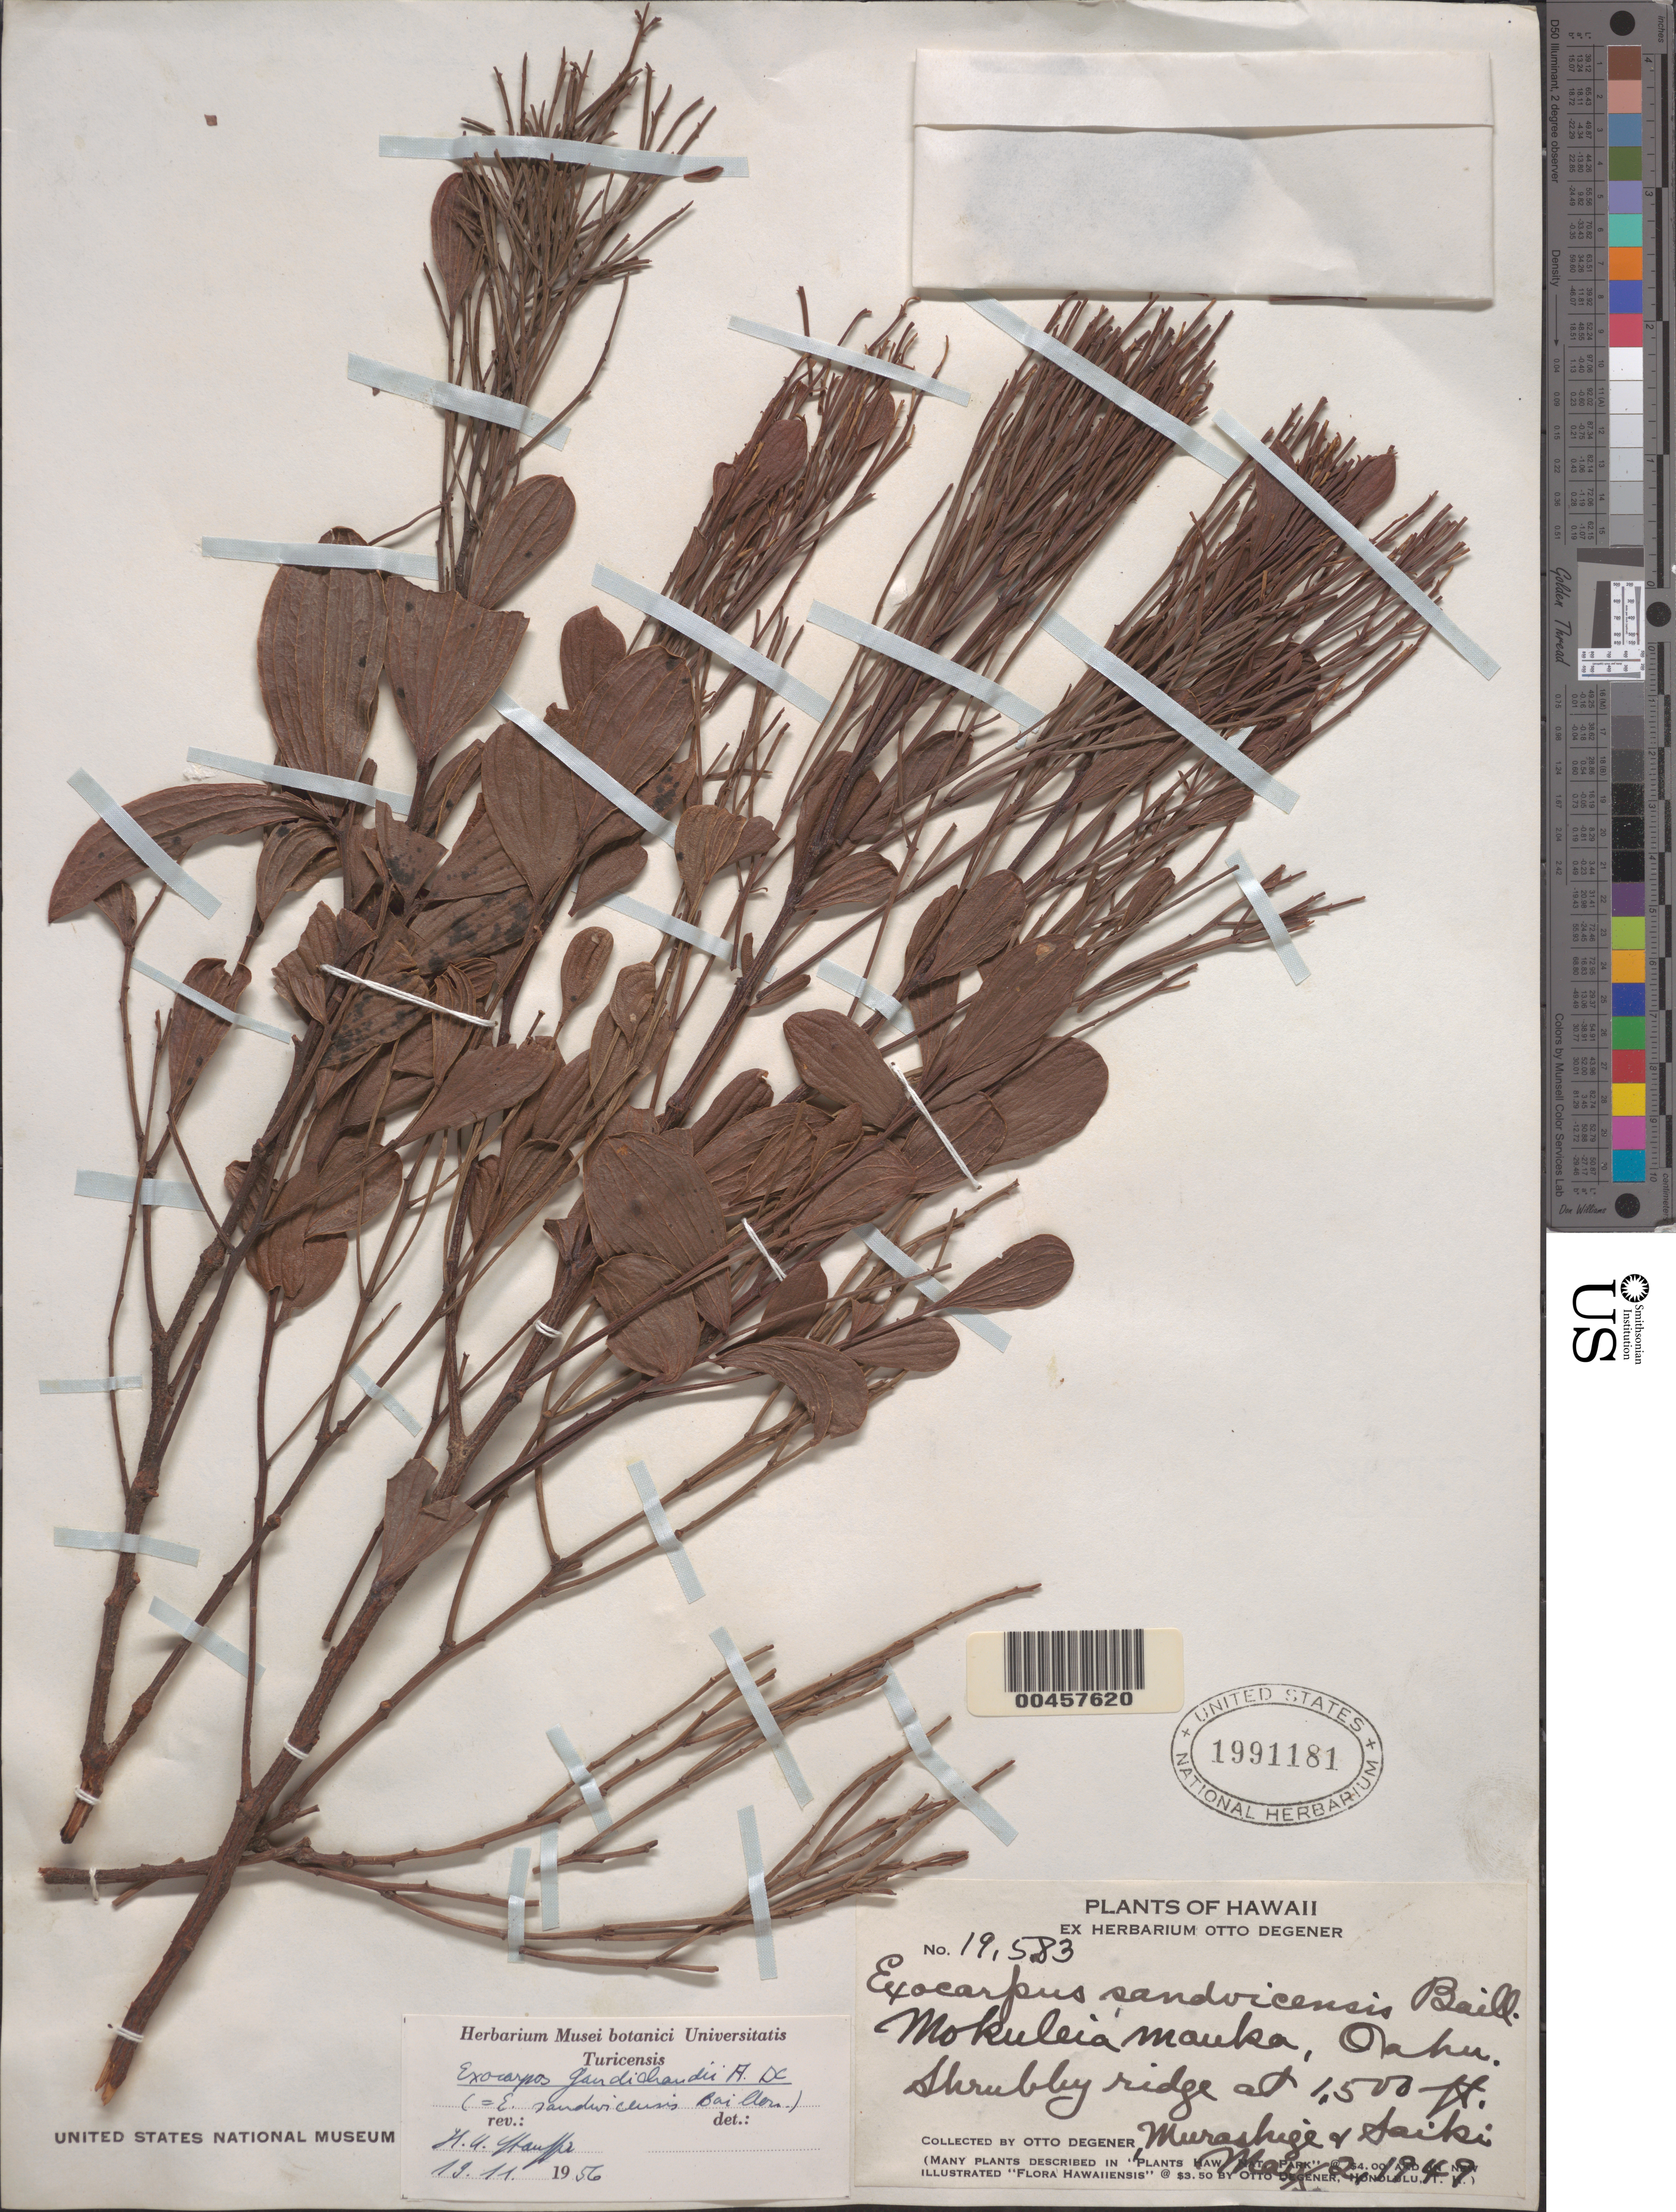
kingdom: Plantae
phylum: Tracheophyta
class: Magnoliopsida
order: Santalales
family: Santalaceae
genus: Exocarpos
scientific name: Exocarpos gaudichaudii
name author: A. DC.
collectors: O. Degener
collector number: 19583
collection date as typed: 2 May 1949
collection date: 1949-05-02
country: United States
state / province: Hawaii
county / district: Honolulu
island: Oahu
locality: Mokuleia mauka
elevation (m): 457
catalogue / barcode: US 1991181